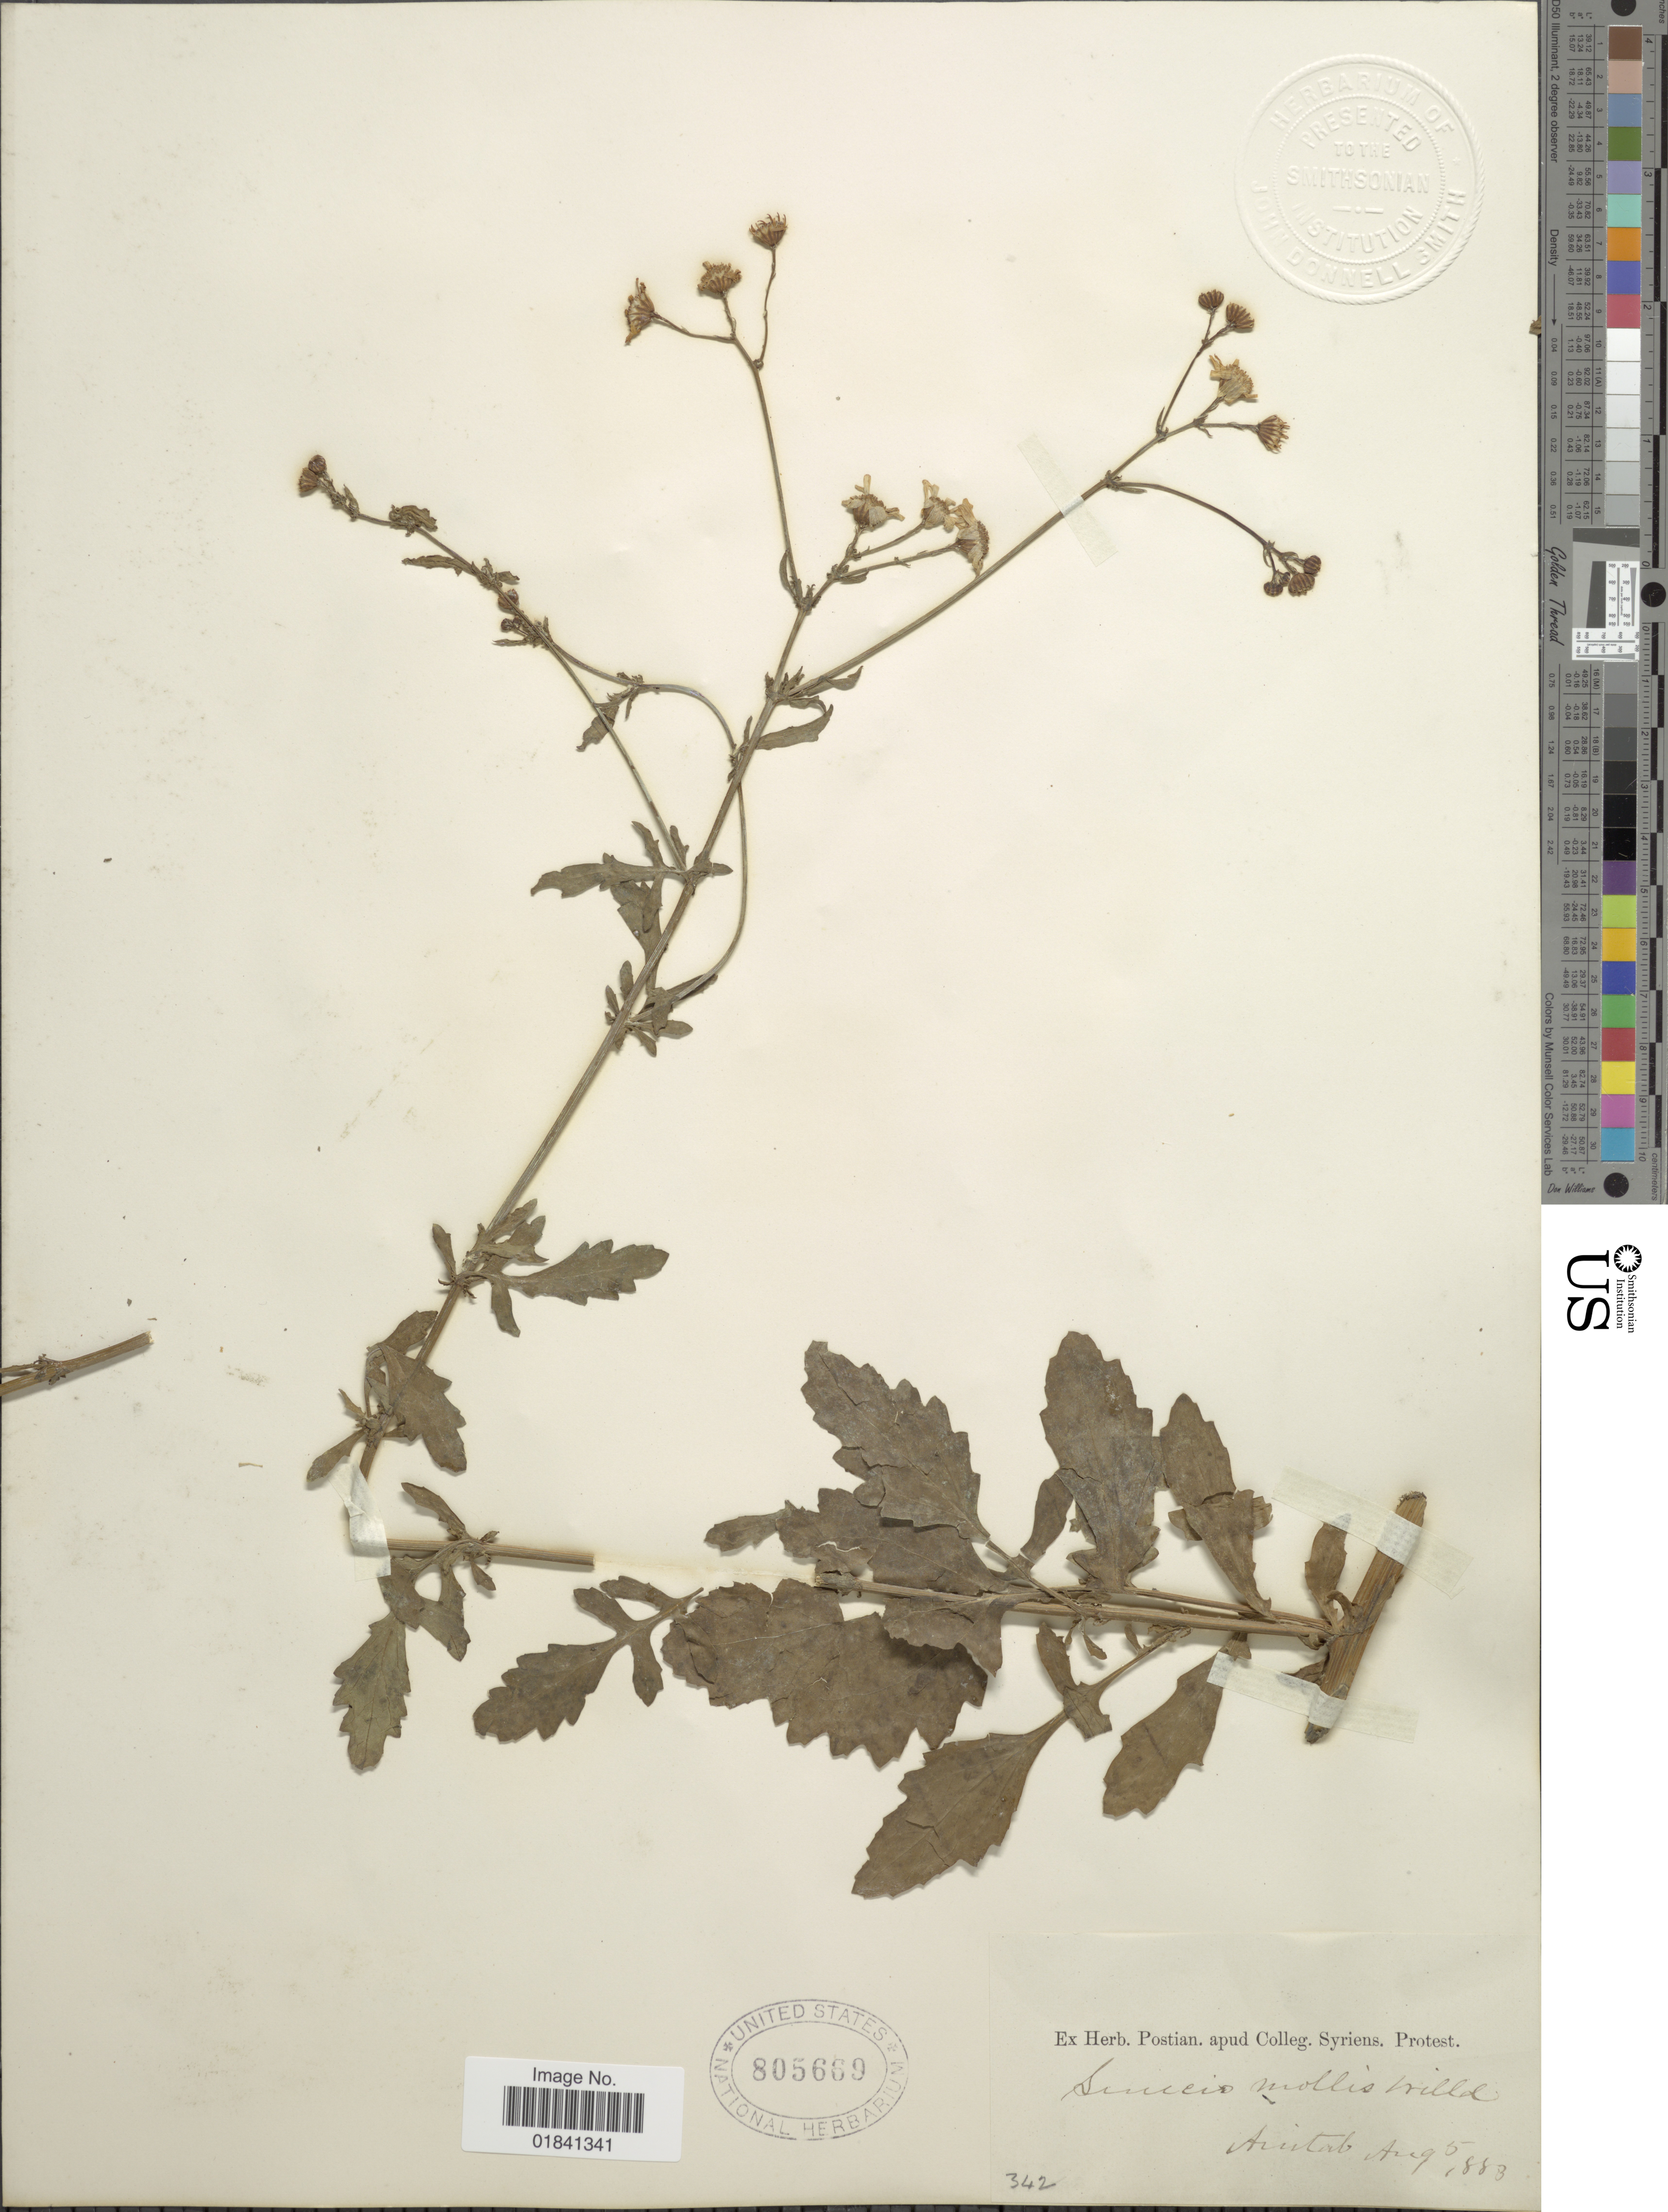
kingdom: Plantae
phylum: Tracheophyta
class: Magnoliopsida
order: Asterales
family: Asteraceae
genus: Senecio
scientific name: Senecio mollis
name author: Willd.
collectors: ex herb. Postian. apud Colleg. Syriens. Protest. USE "Fannie P. A. Shepard" (10308853) AS PRIMARY COLLECTOR INSTEAD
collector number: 342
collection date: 1883-08-05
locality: Antab [interpreted]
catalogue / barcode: US 805669